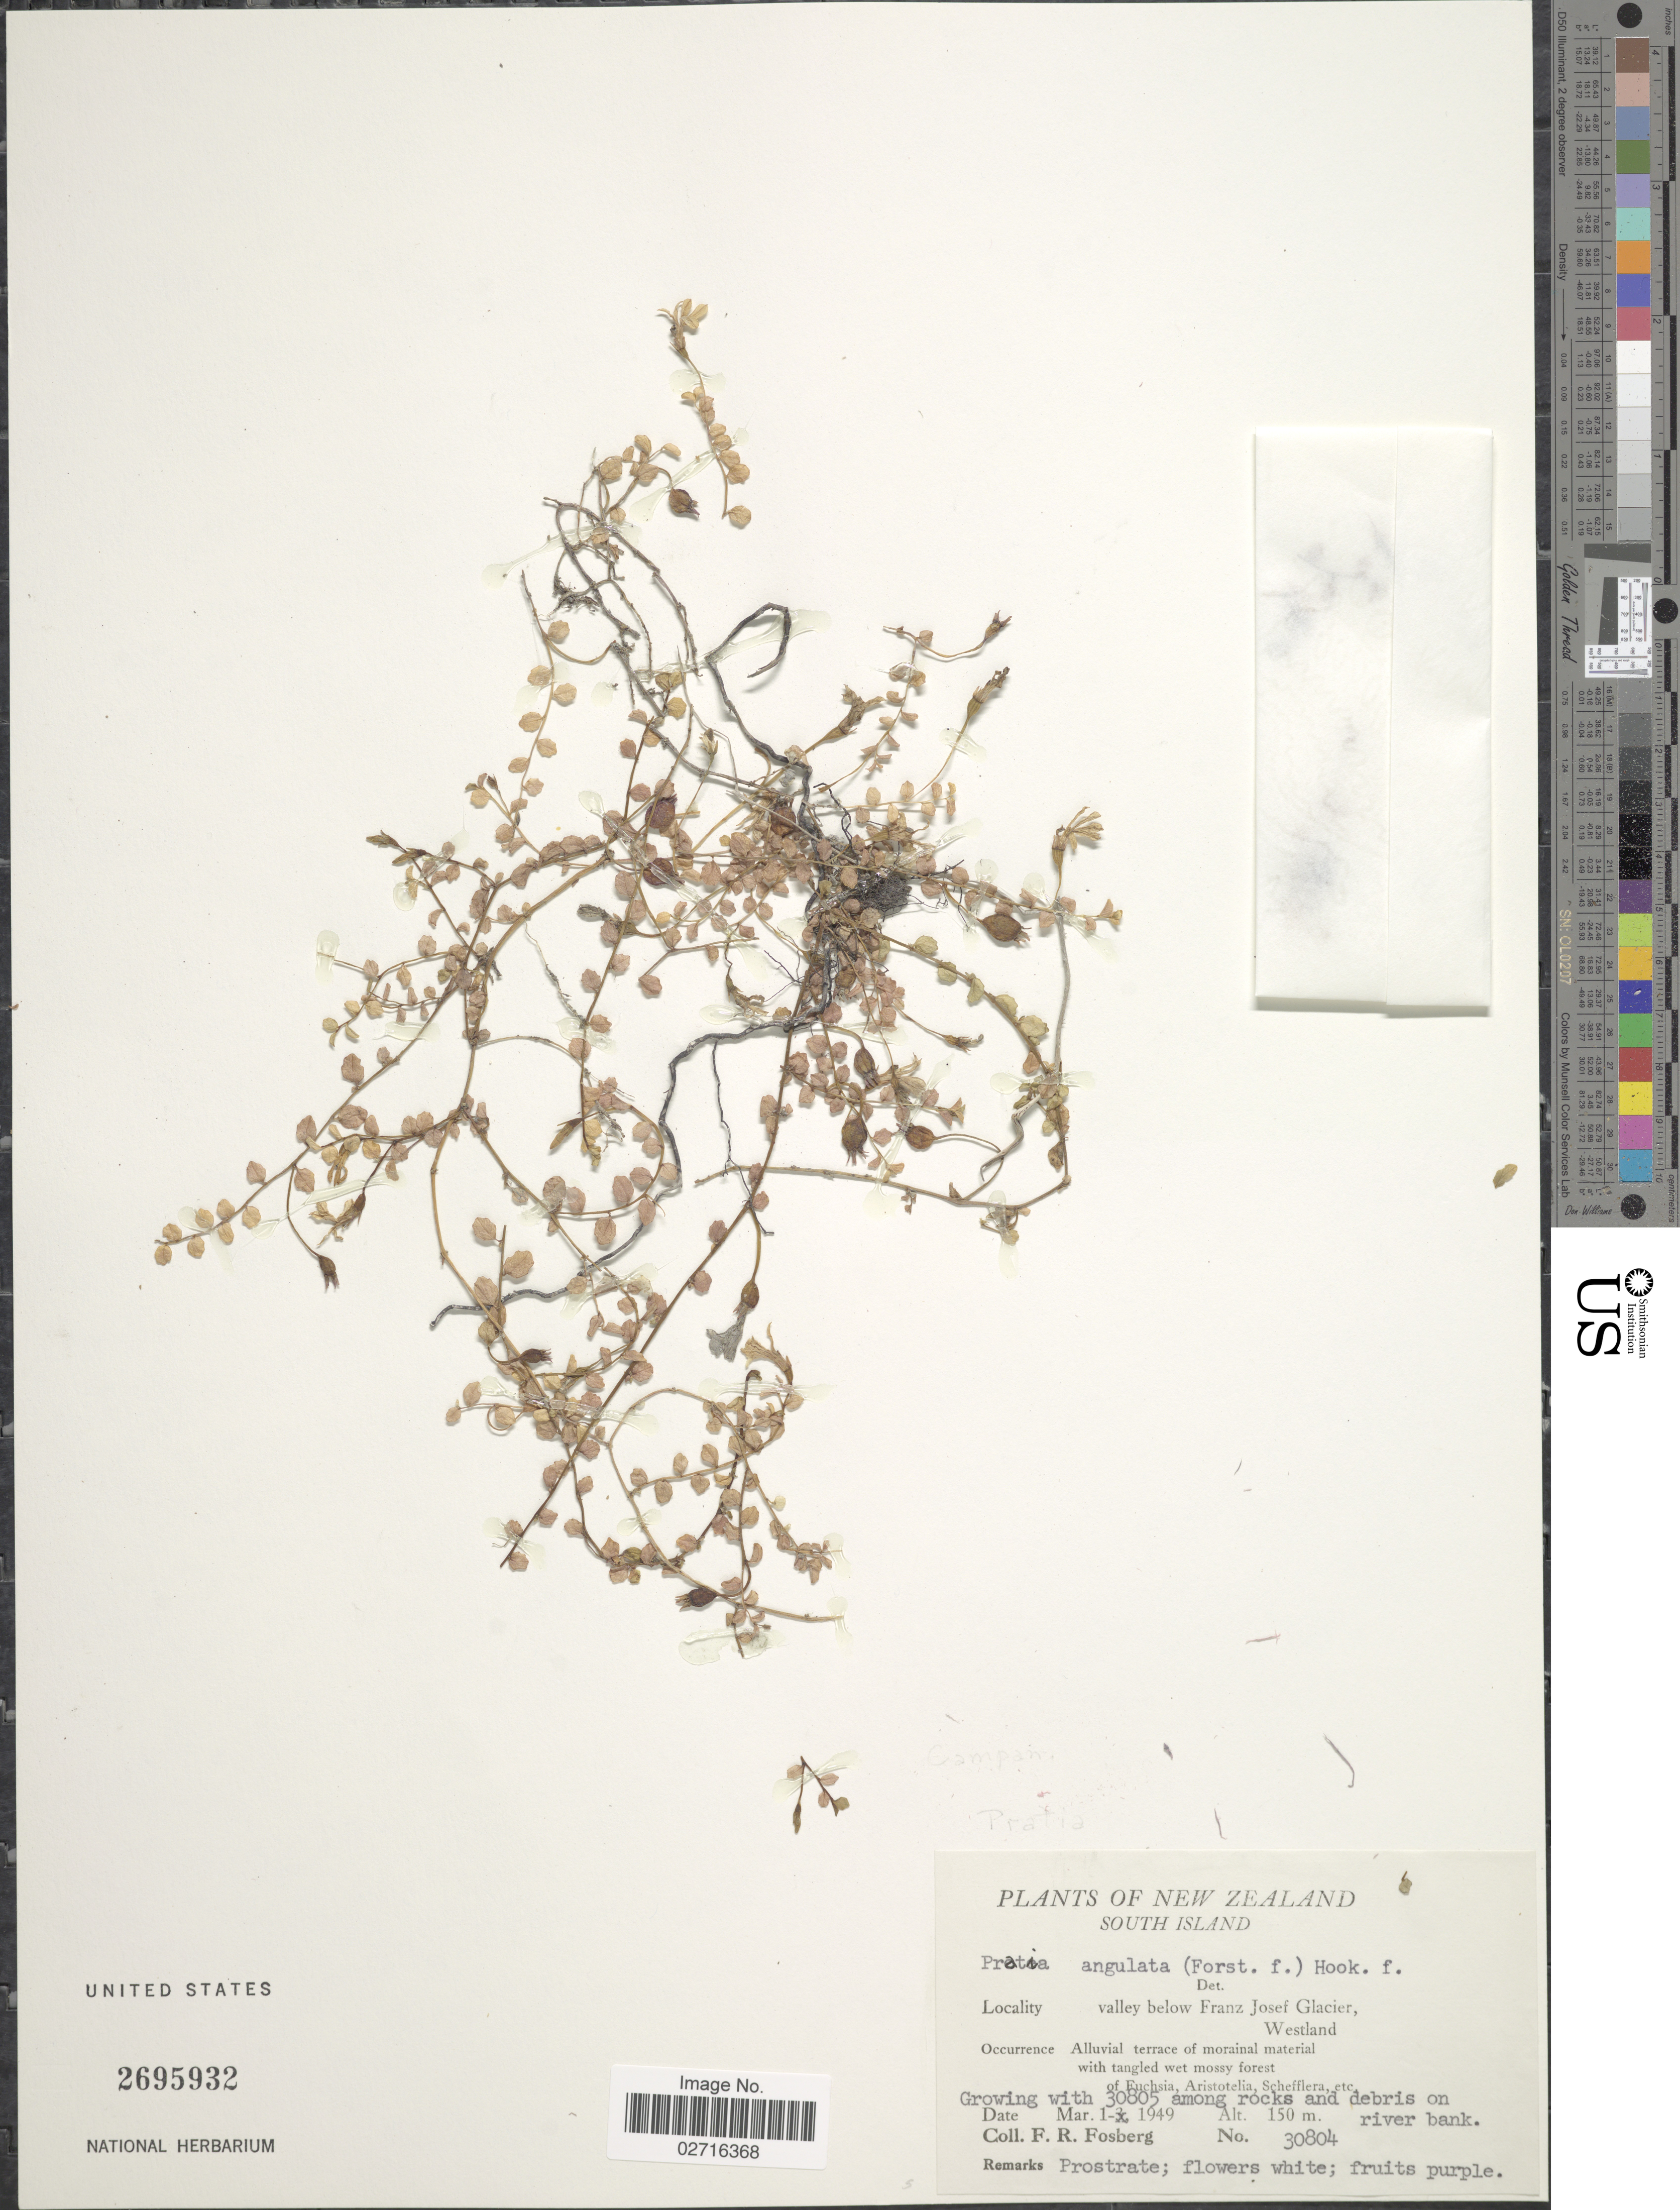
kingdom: Plantae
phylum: Tracheophyta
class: Magnoliopsida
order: Asterales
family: Campanulaceae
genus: Pratia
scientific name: Pratia angulata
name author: (G. Forst.) Hook. f.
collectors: F. R. Fosberg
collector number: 30804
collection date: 1949-03-01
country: New Zealand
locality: South Island, valley below Franz Josef Glacier, Westland, among rocks and debris on river bank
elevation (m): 150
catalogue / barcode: US 2695932